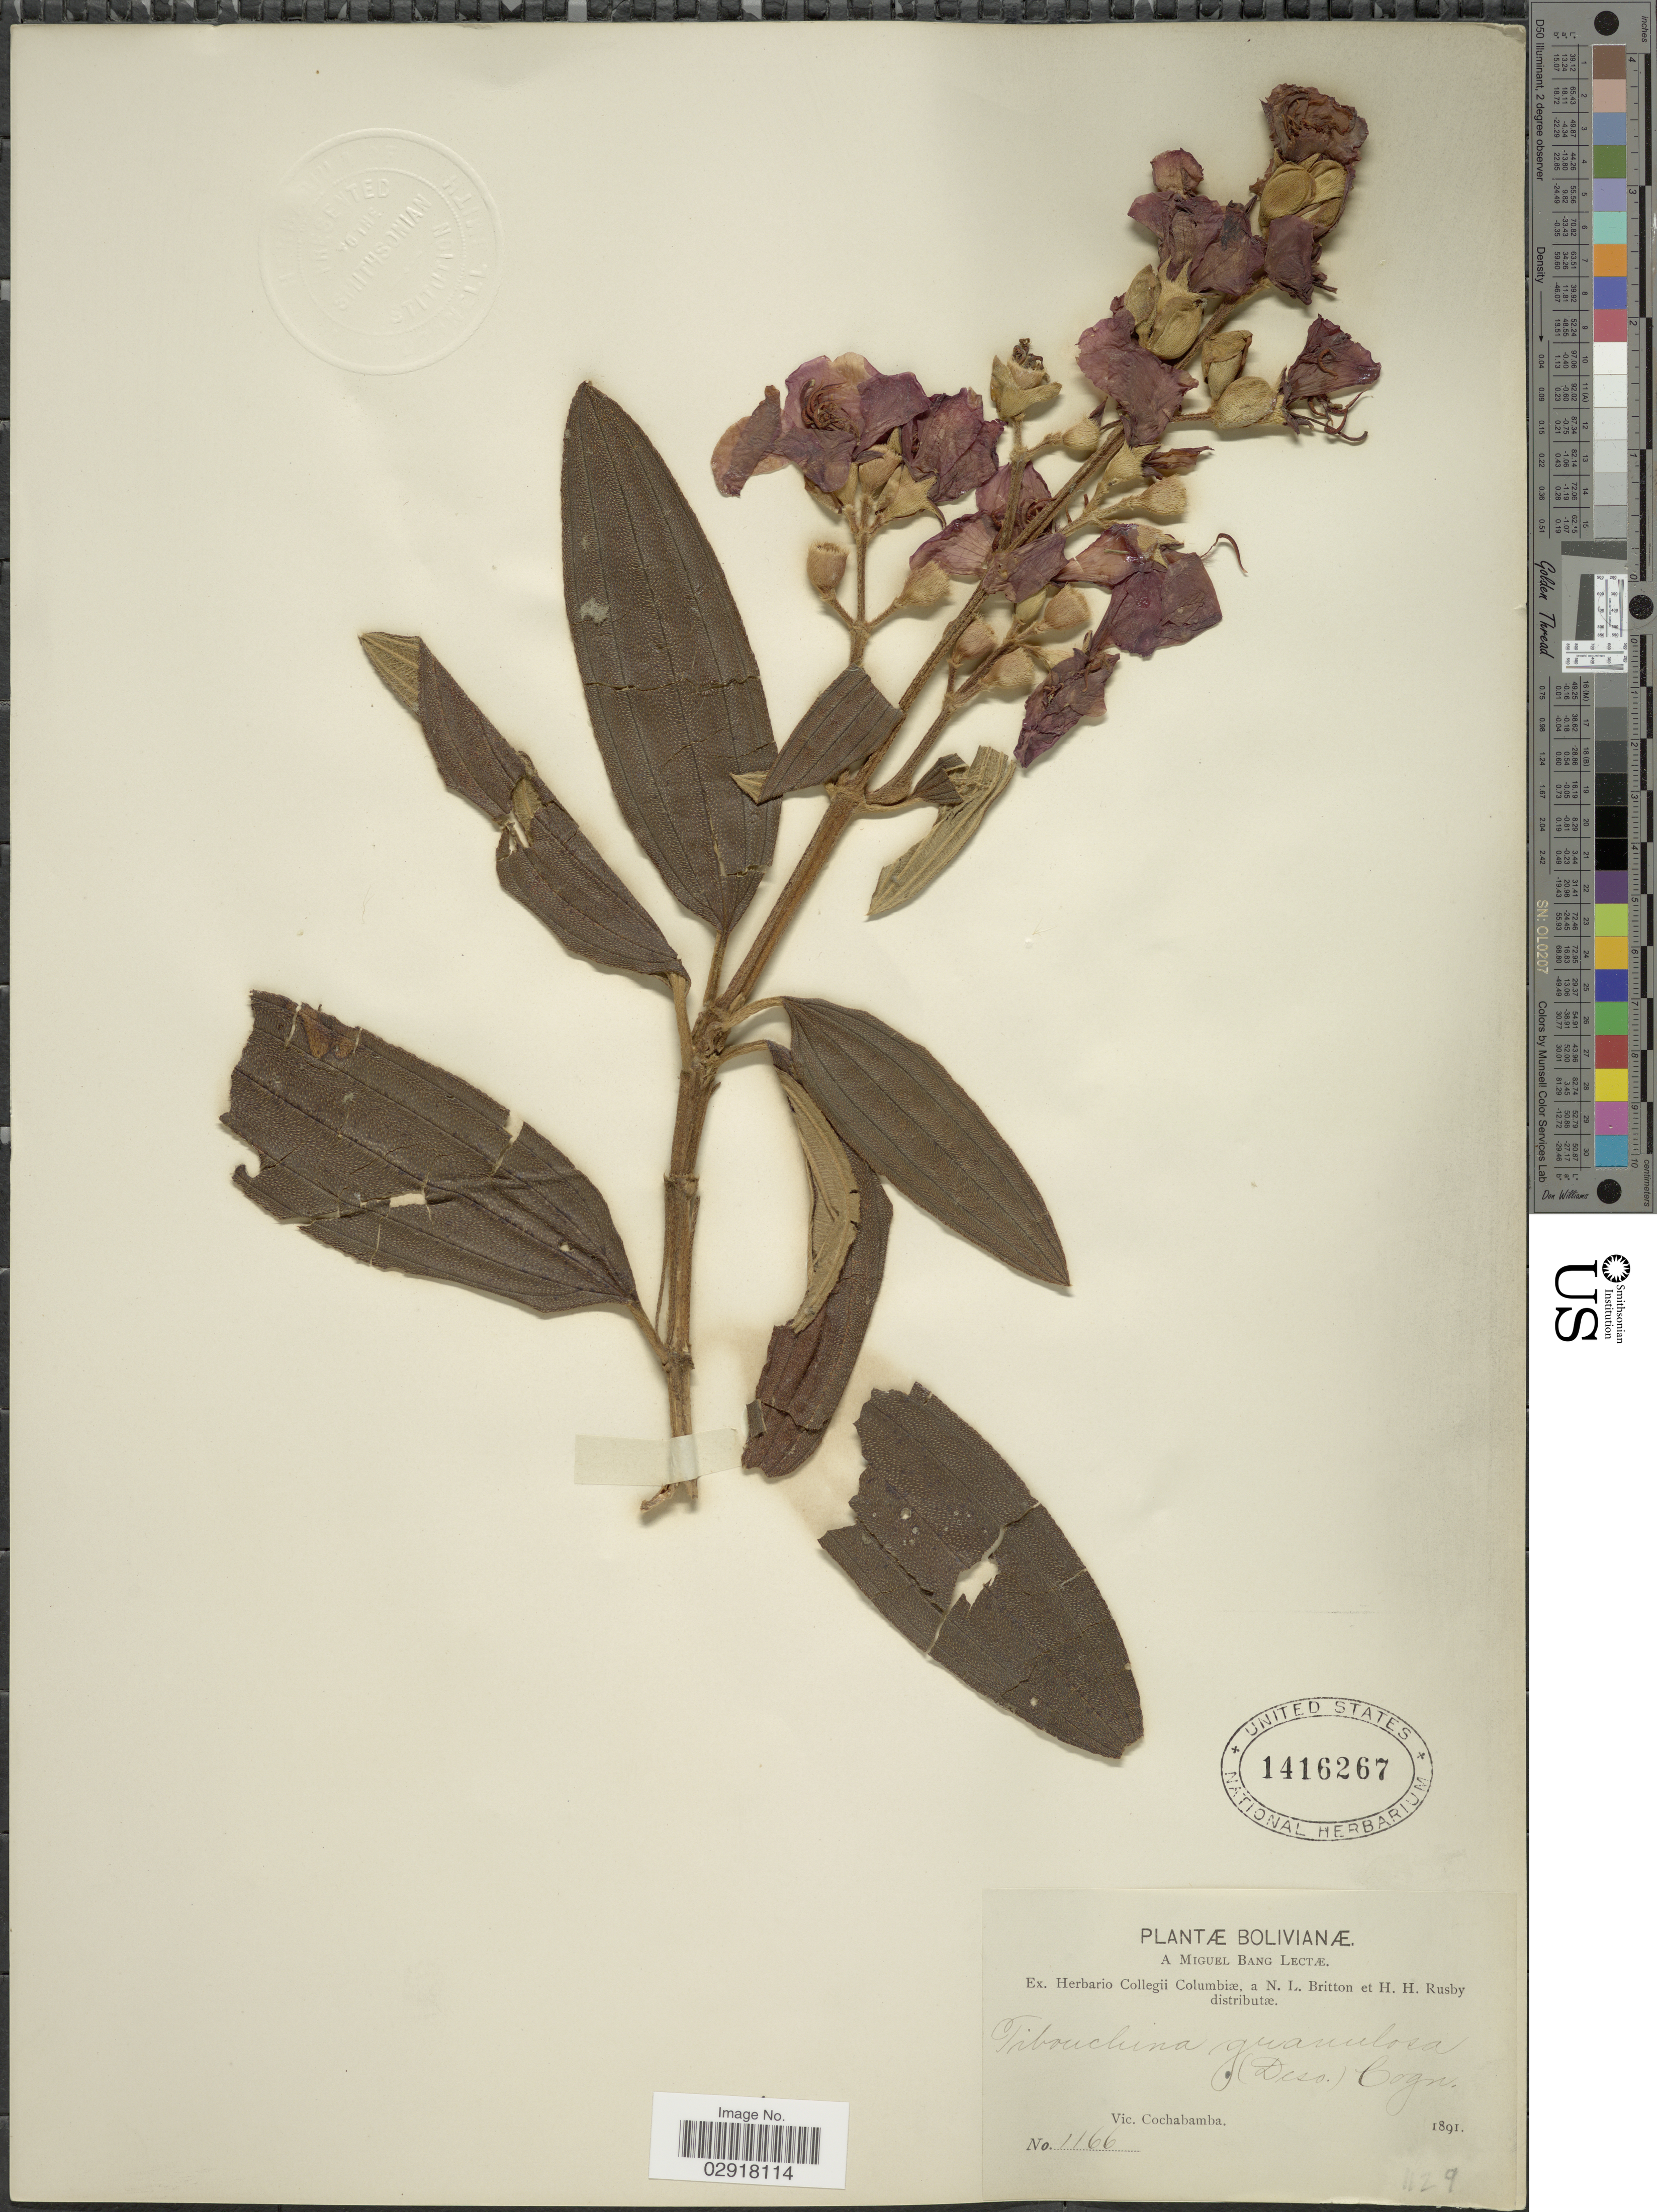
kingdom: Plantae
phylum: Tracheophyta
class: Magnoliopsida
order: Myrtales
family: Melastomataceae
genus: Pleroma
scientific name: Pleroma granulosum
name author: (Desr.) D. Don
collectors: M. Bang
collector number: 1166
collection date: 1891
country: Bolivia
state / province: Cochabamba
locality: Vic. Cochabamba.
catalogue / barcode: US 1416267